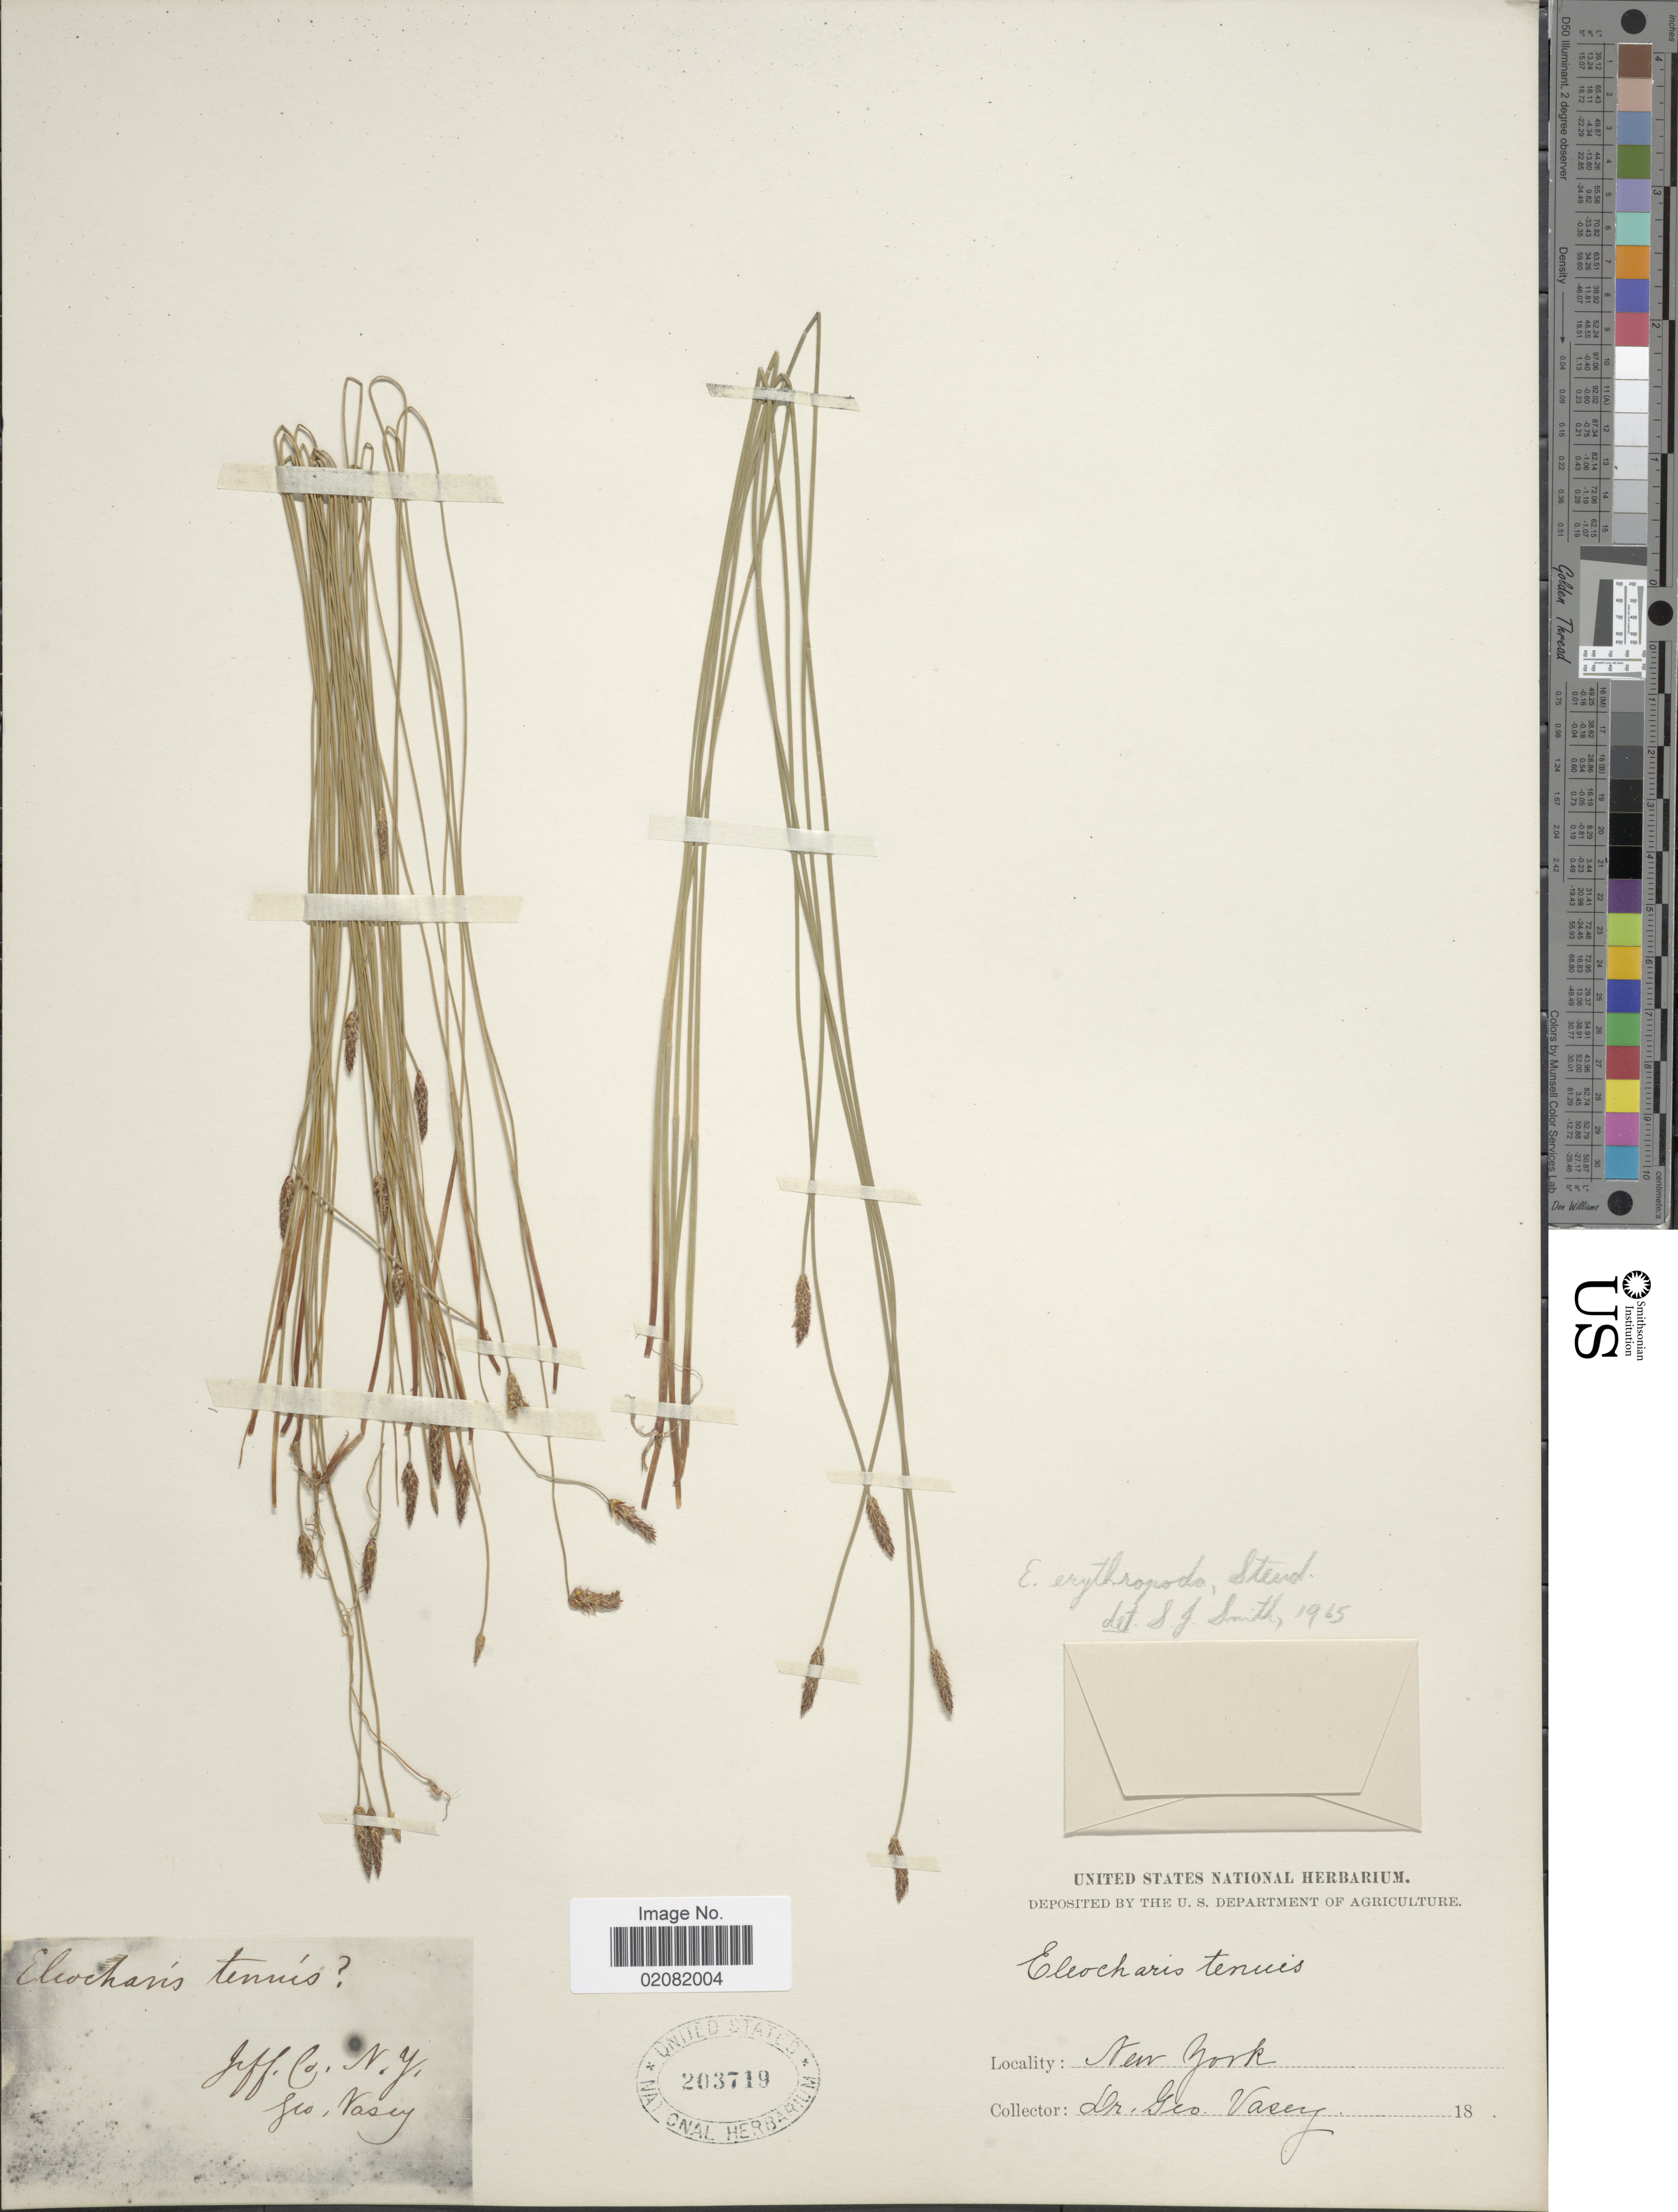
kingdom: Plantae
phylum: Tracheophyta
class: Liliopsida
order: Poales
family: Cyperaceae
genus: Eleocharis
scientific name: Eleocharis erythropoda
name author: Steud.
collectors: G. Vasey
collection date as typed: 18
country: United States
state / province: New York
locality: Jeff Co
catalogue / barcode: US 203719